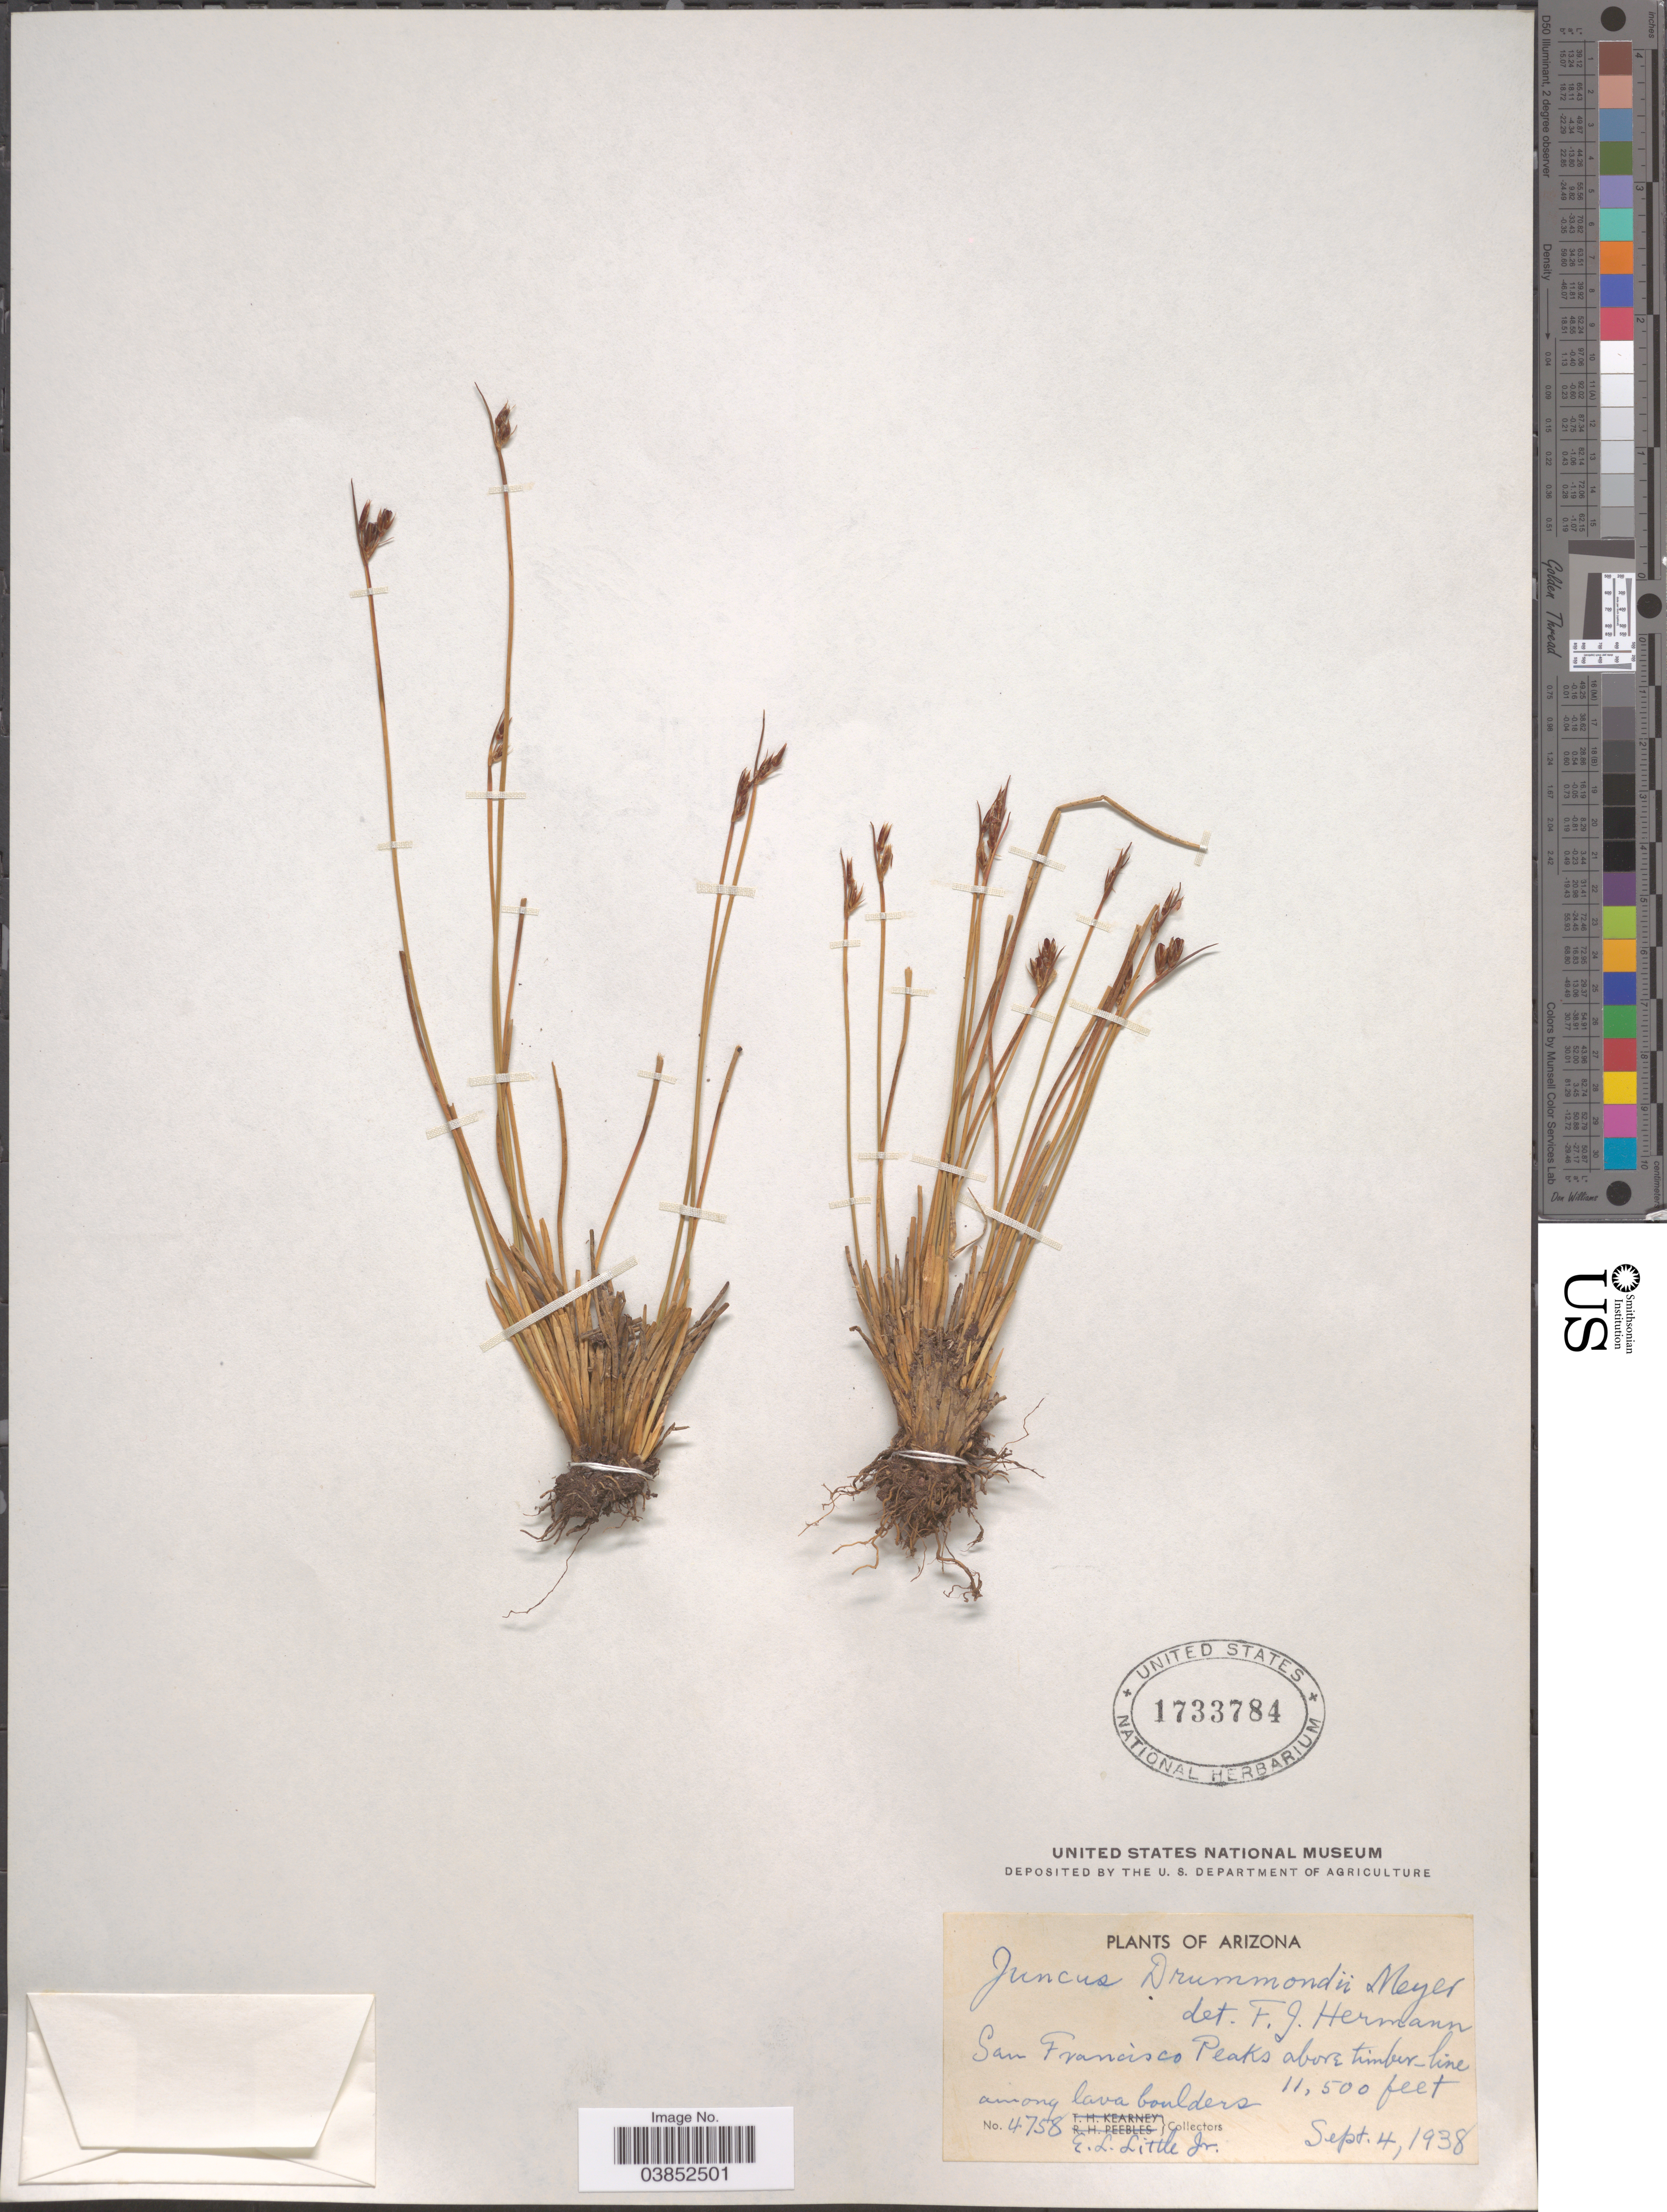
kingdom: Plantae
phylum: Tracheophyta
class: Liliopsida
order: Poales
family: Juncaceae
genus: Juncus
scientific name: Juncus drummondii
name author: E. Mey.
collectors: E. L. Little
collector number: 4758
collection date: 1938-09-04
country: United States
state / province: Arizona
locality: San Francisco Peaks above timerline.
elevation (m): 3505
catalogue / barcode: US 1733784